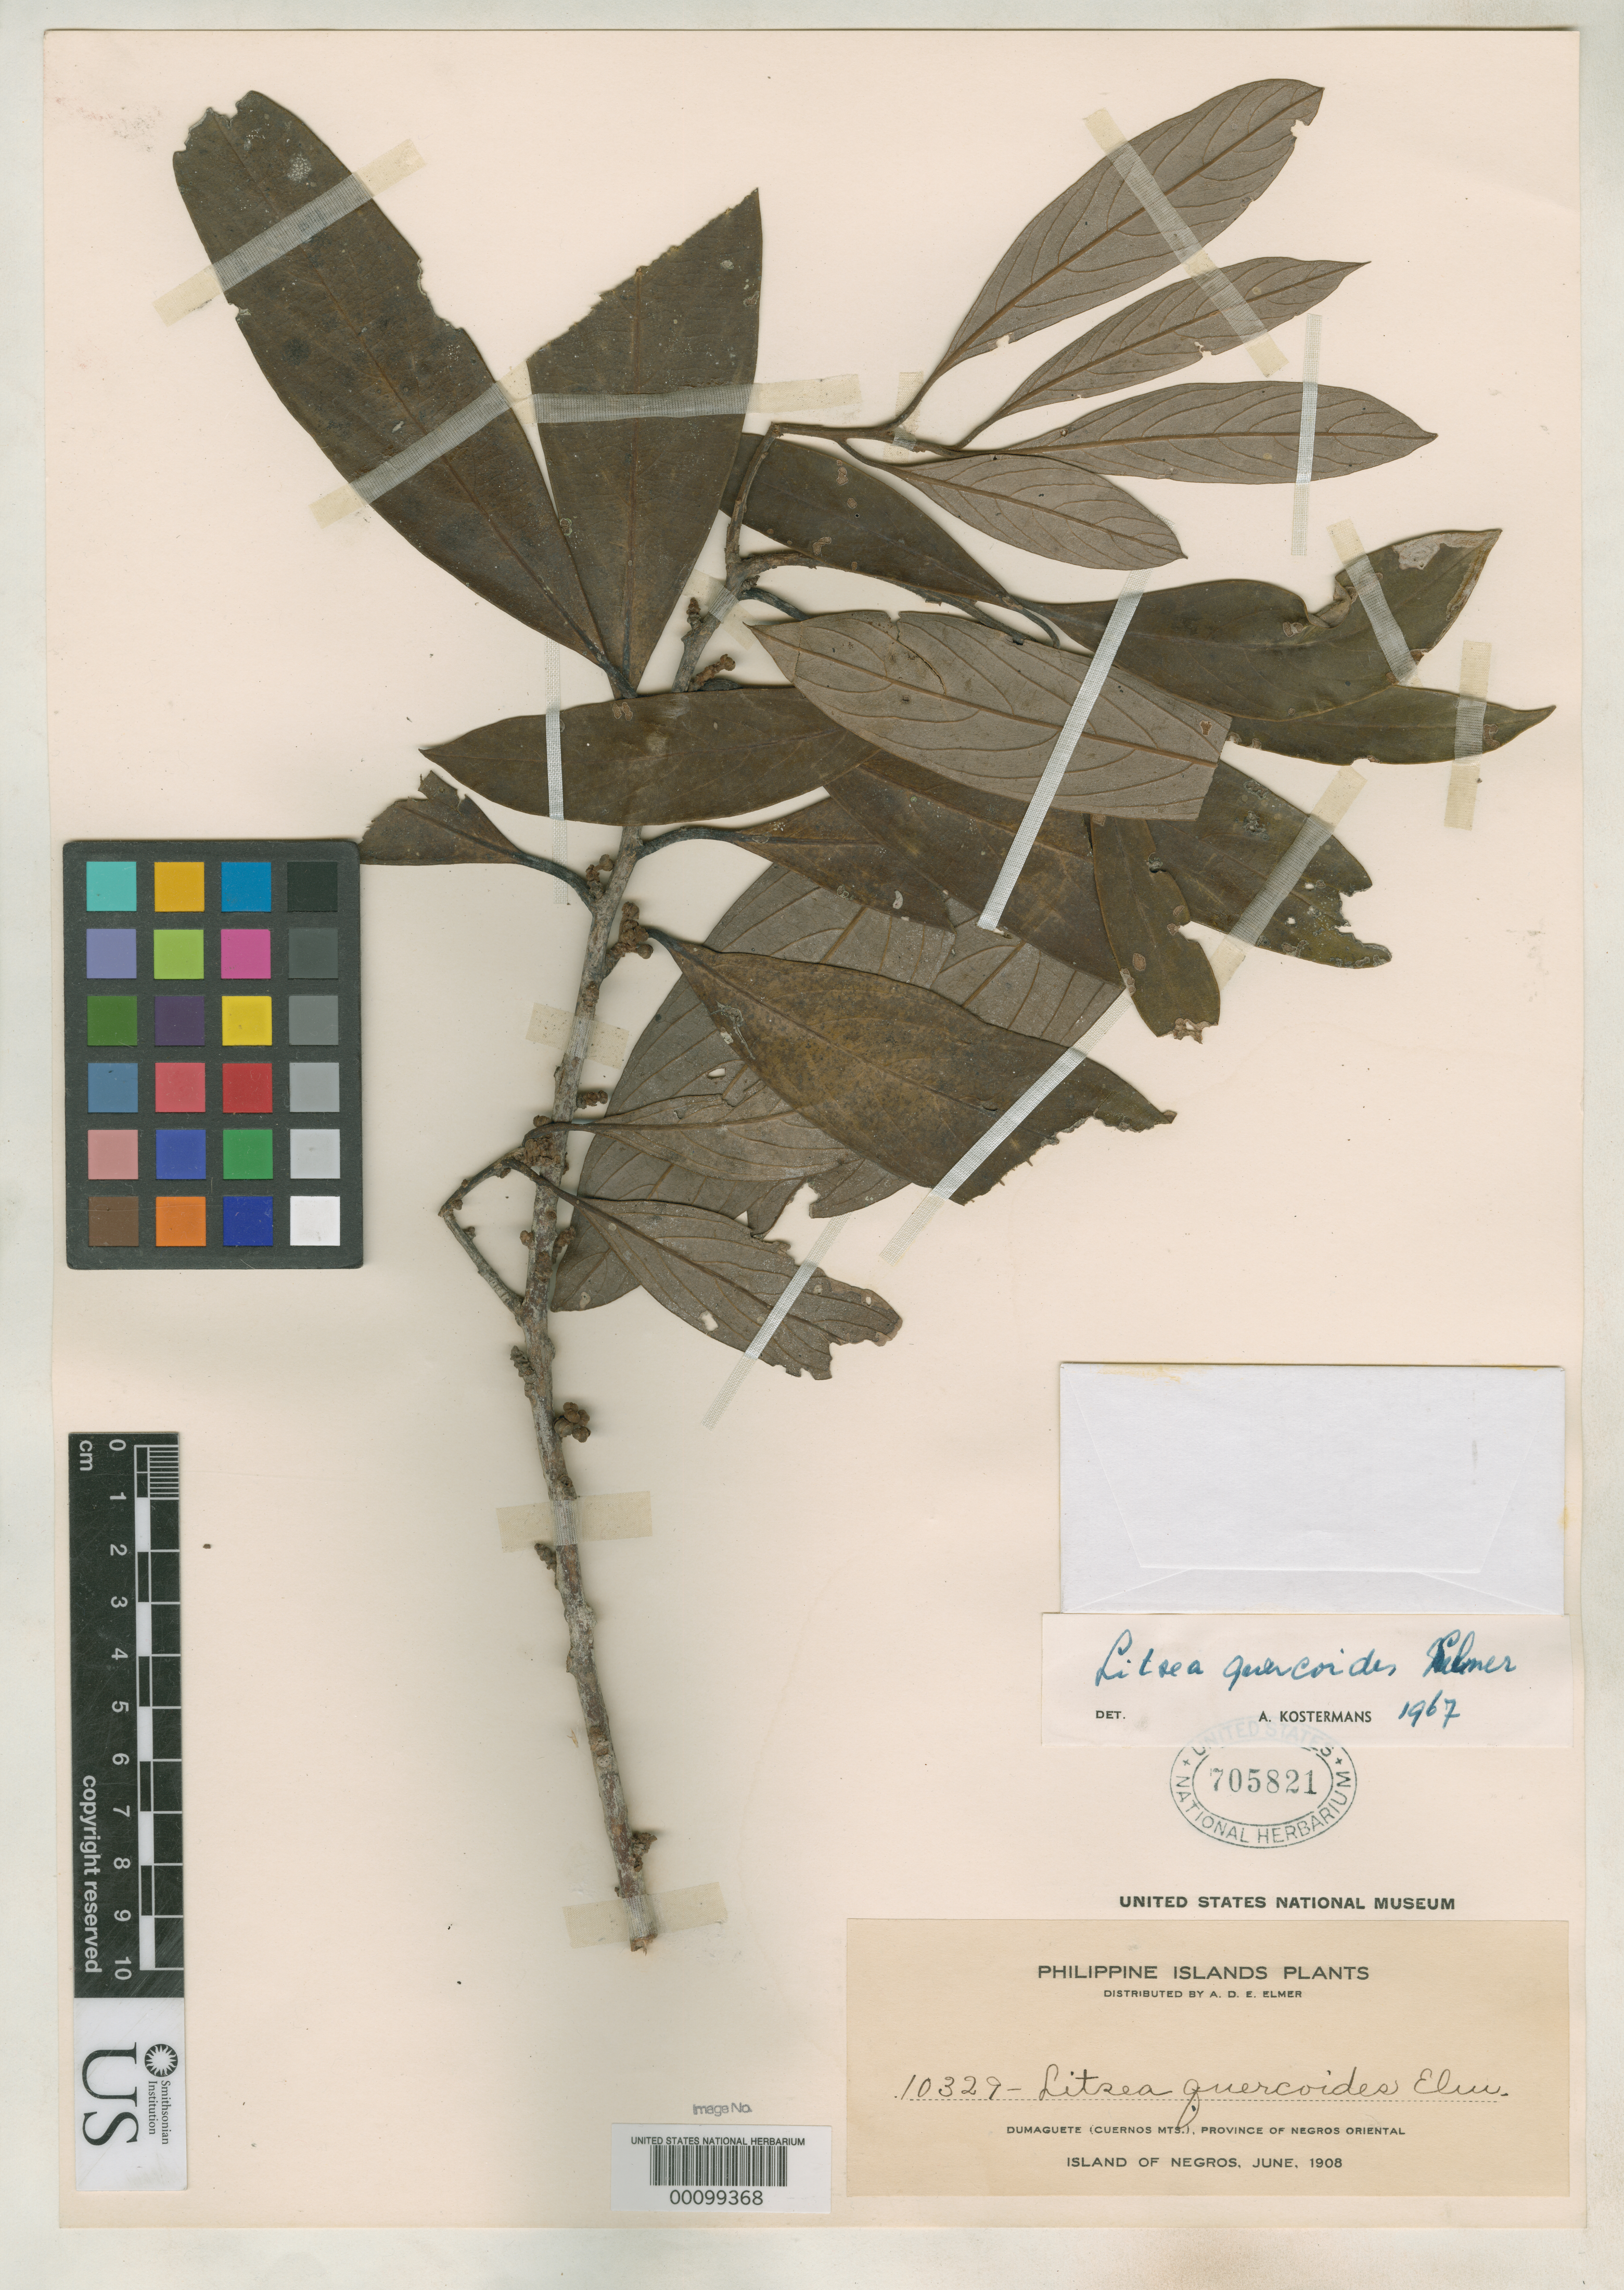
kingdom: Plantae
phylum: Tracheophyta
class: Magnoliopsida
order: Laurales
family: Lauraceae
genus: Litsea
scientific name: Litsea quercoides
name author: Elmer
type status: Isotype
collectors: A. D. E. Elmer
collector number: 10329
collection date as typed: Jun 1908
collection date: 1908-06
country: Philippines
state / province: Central Visayas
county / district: Negros Oriental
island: Negros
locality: Damaguete, Cuernos Mts.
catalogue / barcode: US 705821